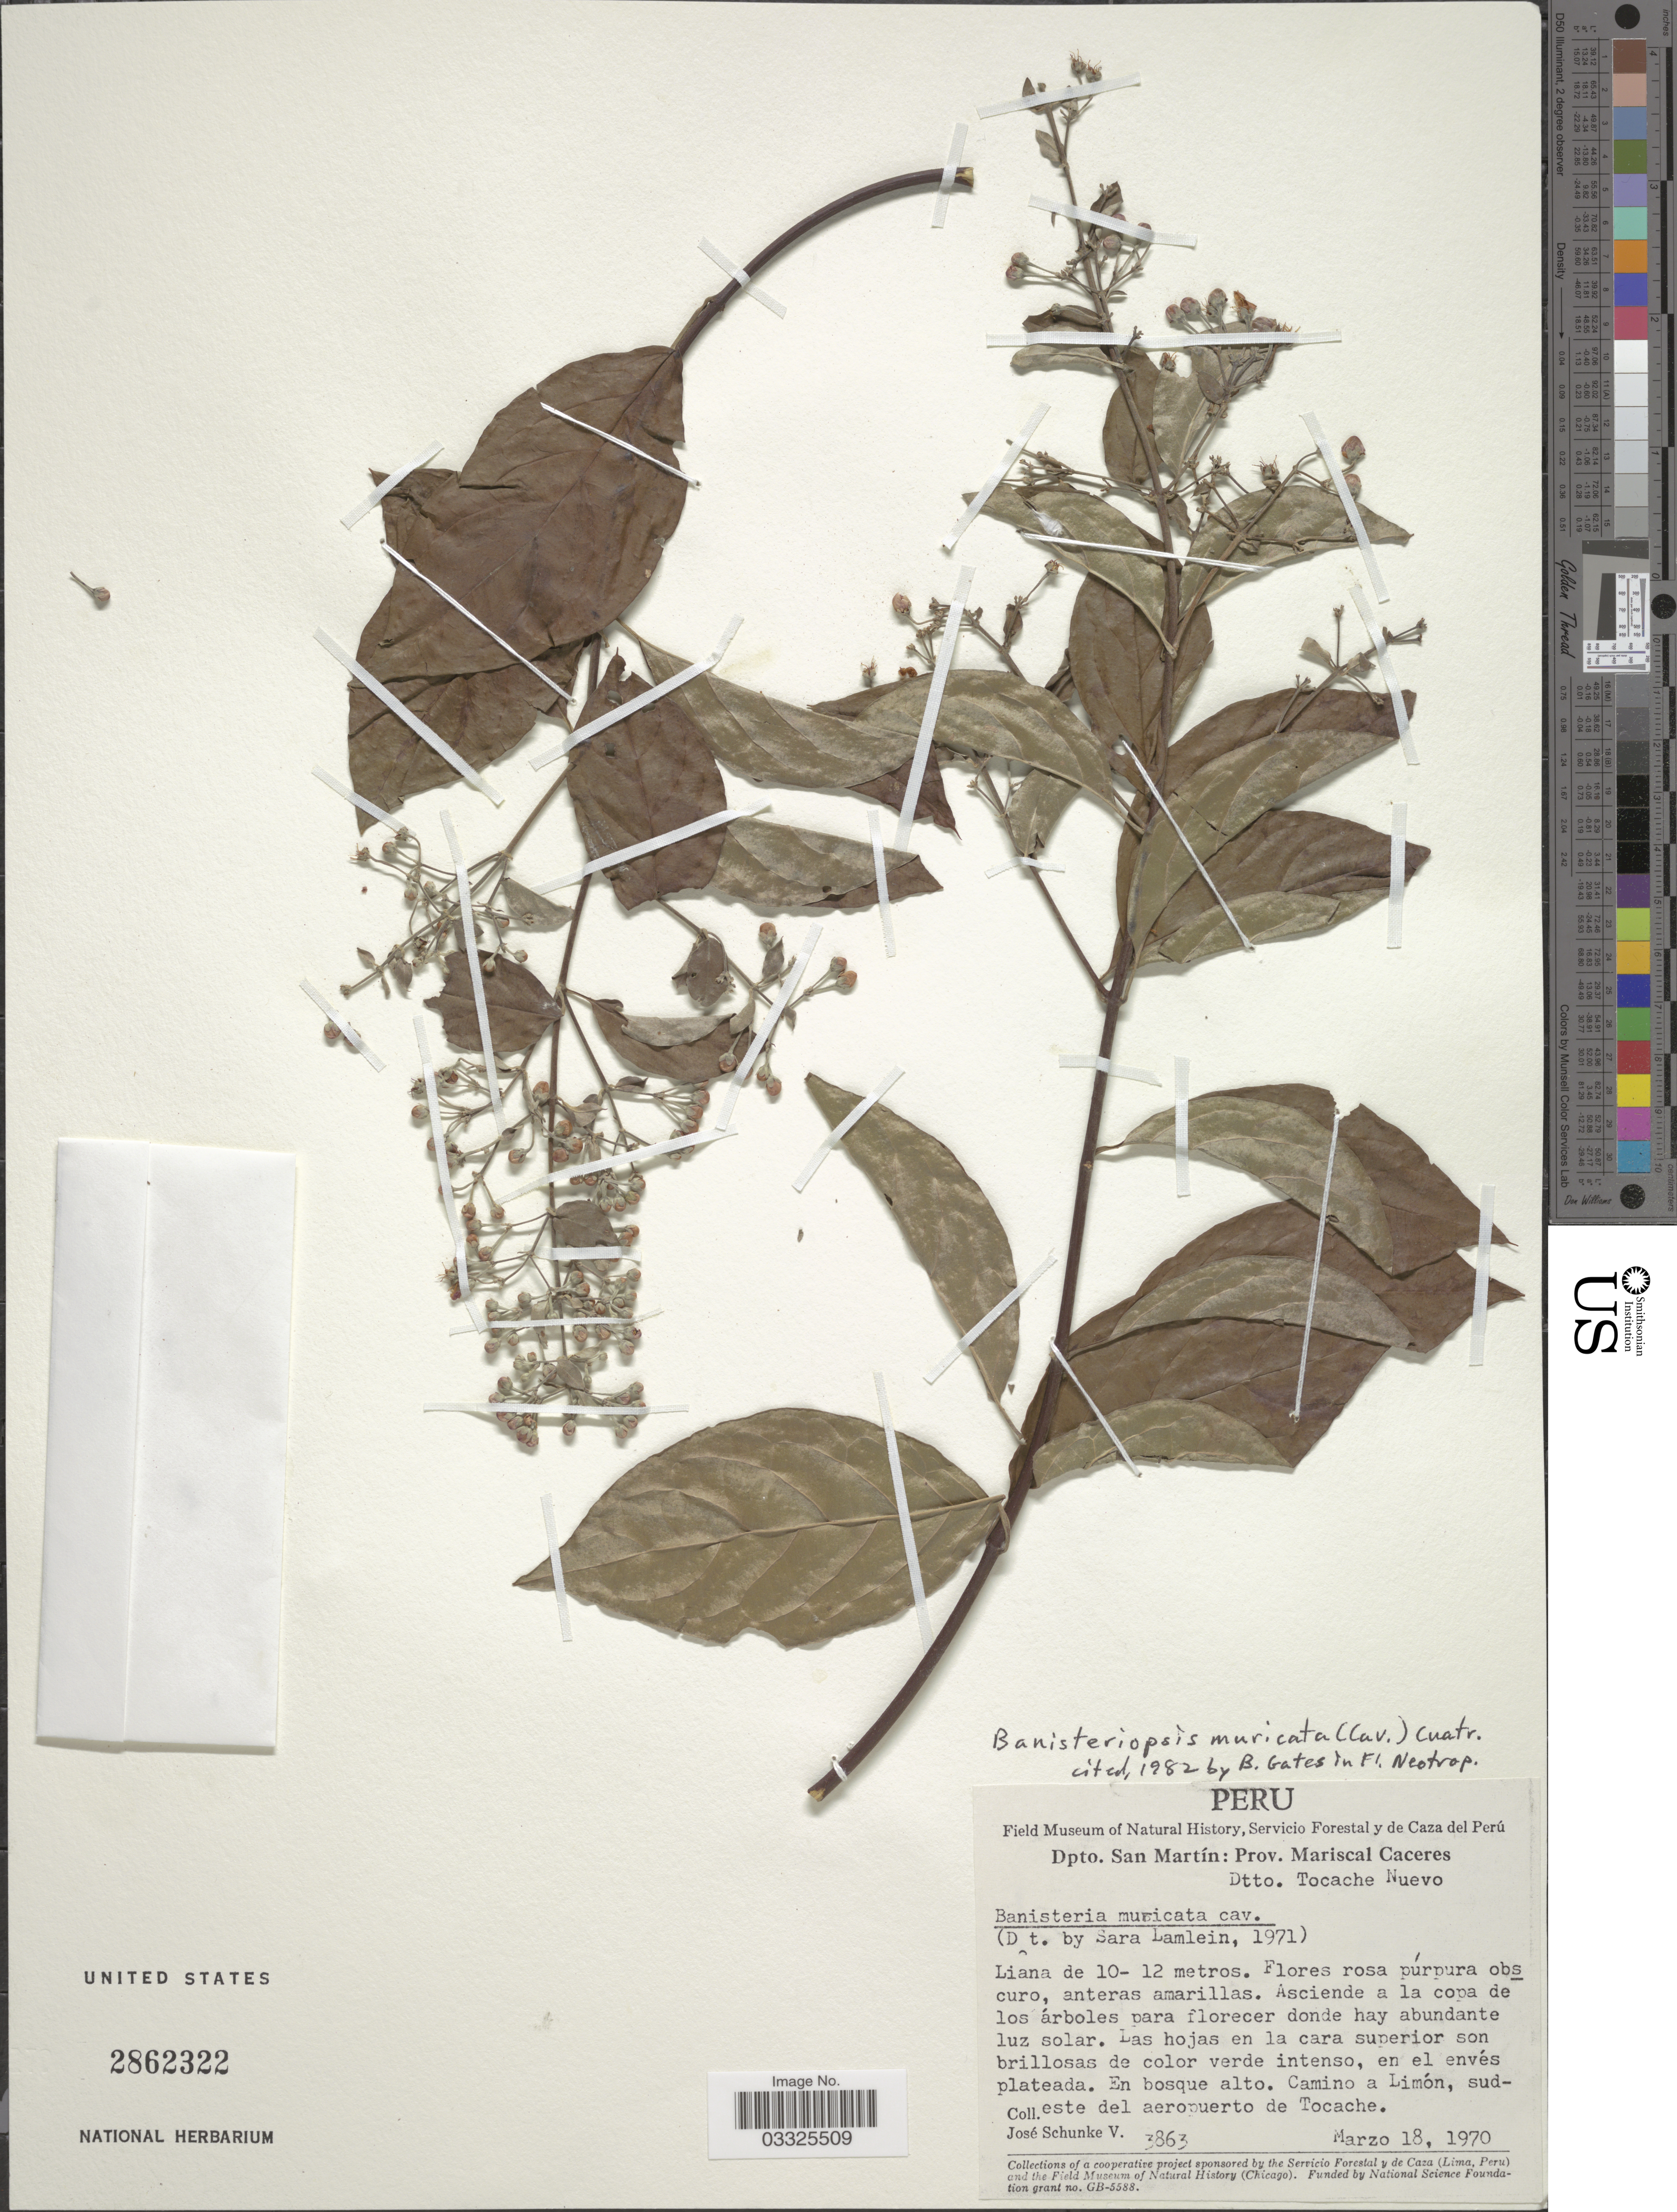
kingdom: Plantae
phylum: Tracheophyta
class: Magnoliopsida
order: Malpighiales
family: Malpighiaceae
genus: Banisteriopsis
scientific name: Banisteriopsis muricata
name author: (Cav.) Cuatrec.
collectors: J. Schunke Vigo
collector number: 3863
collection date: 1970-03-18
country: Peru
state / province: San Martín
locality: Dpto. San Martín: Prov. Mariscal Caceres, Dtto. Tocache Nuevo, Camino a Limón, sudeste del aeropuerto de Tocache.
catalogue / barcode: US 2862322